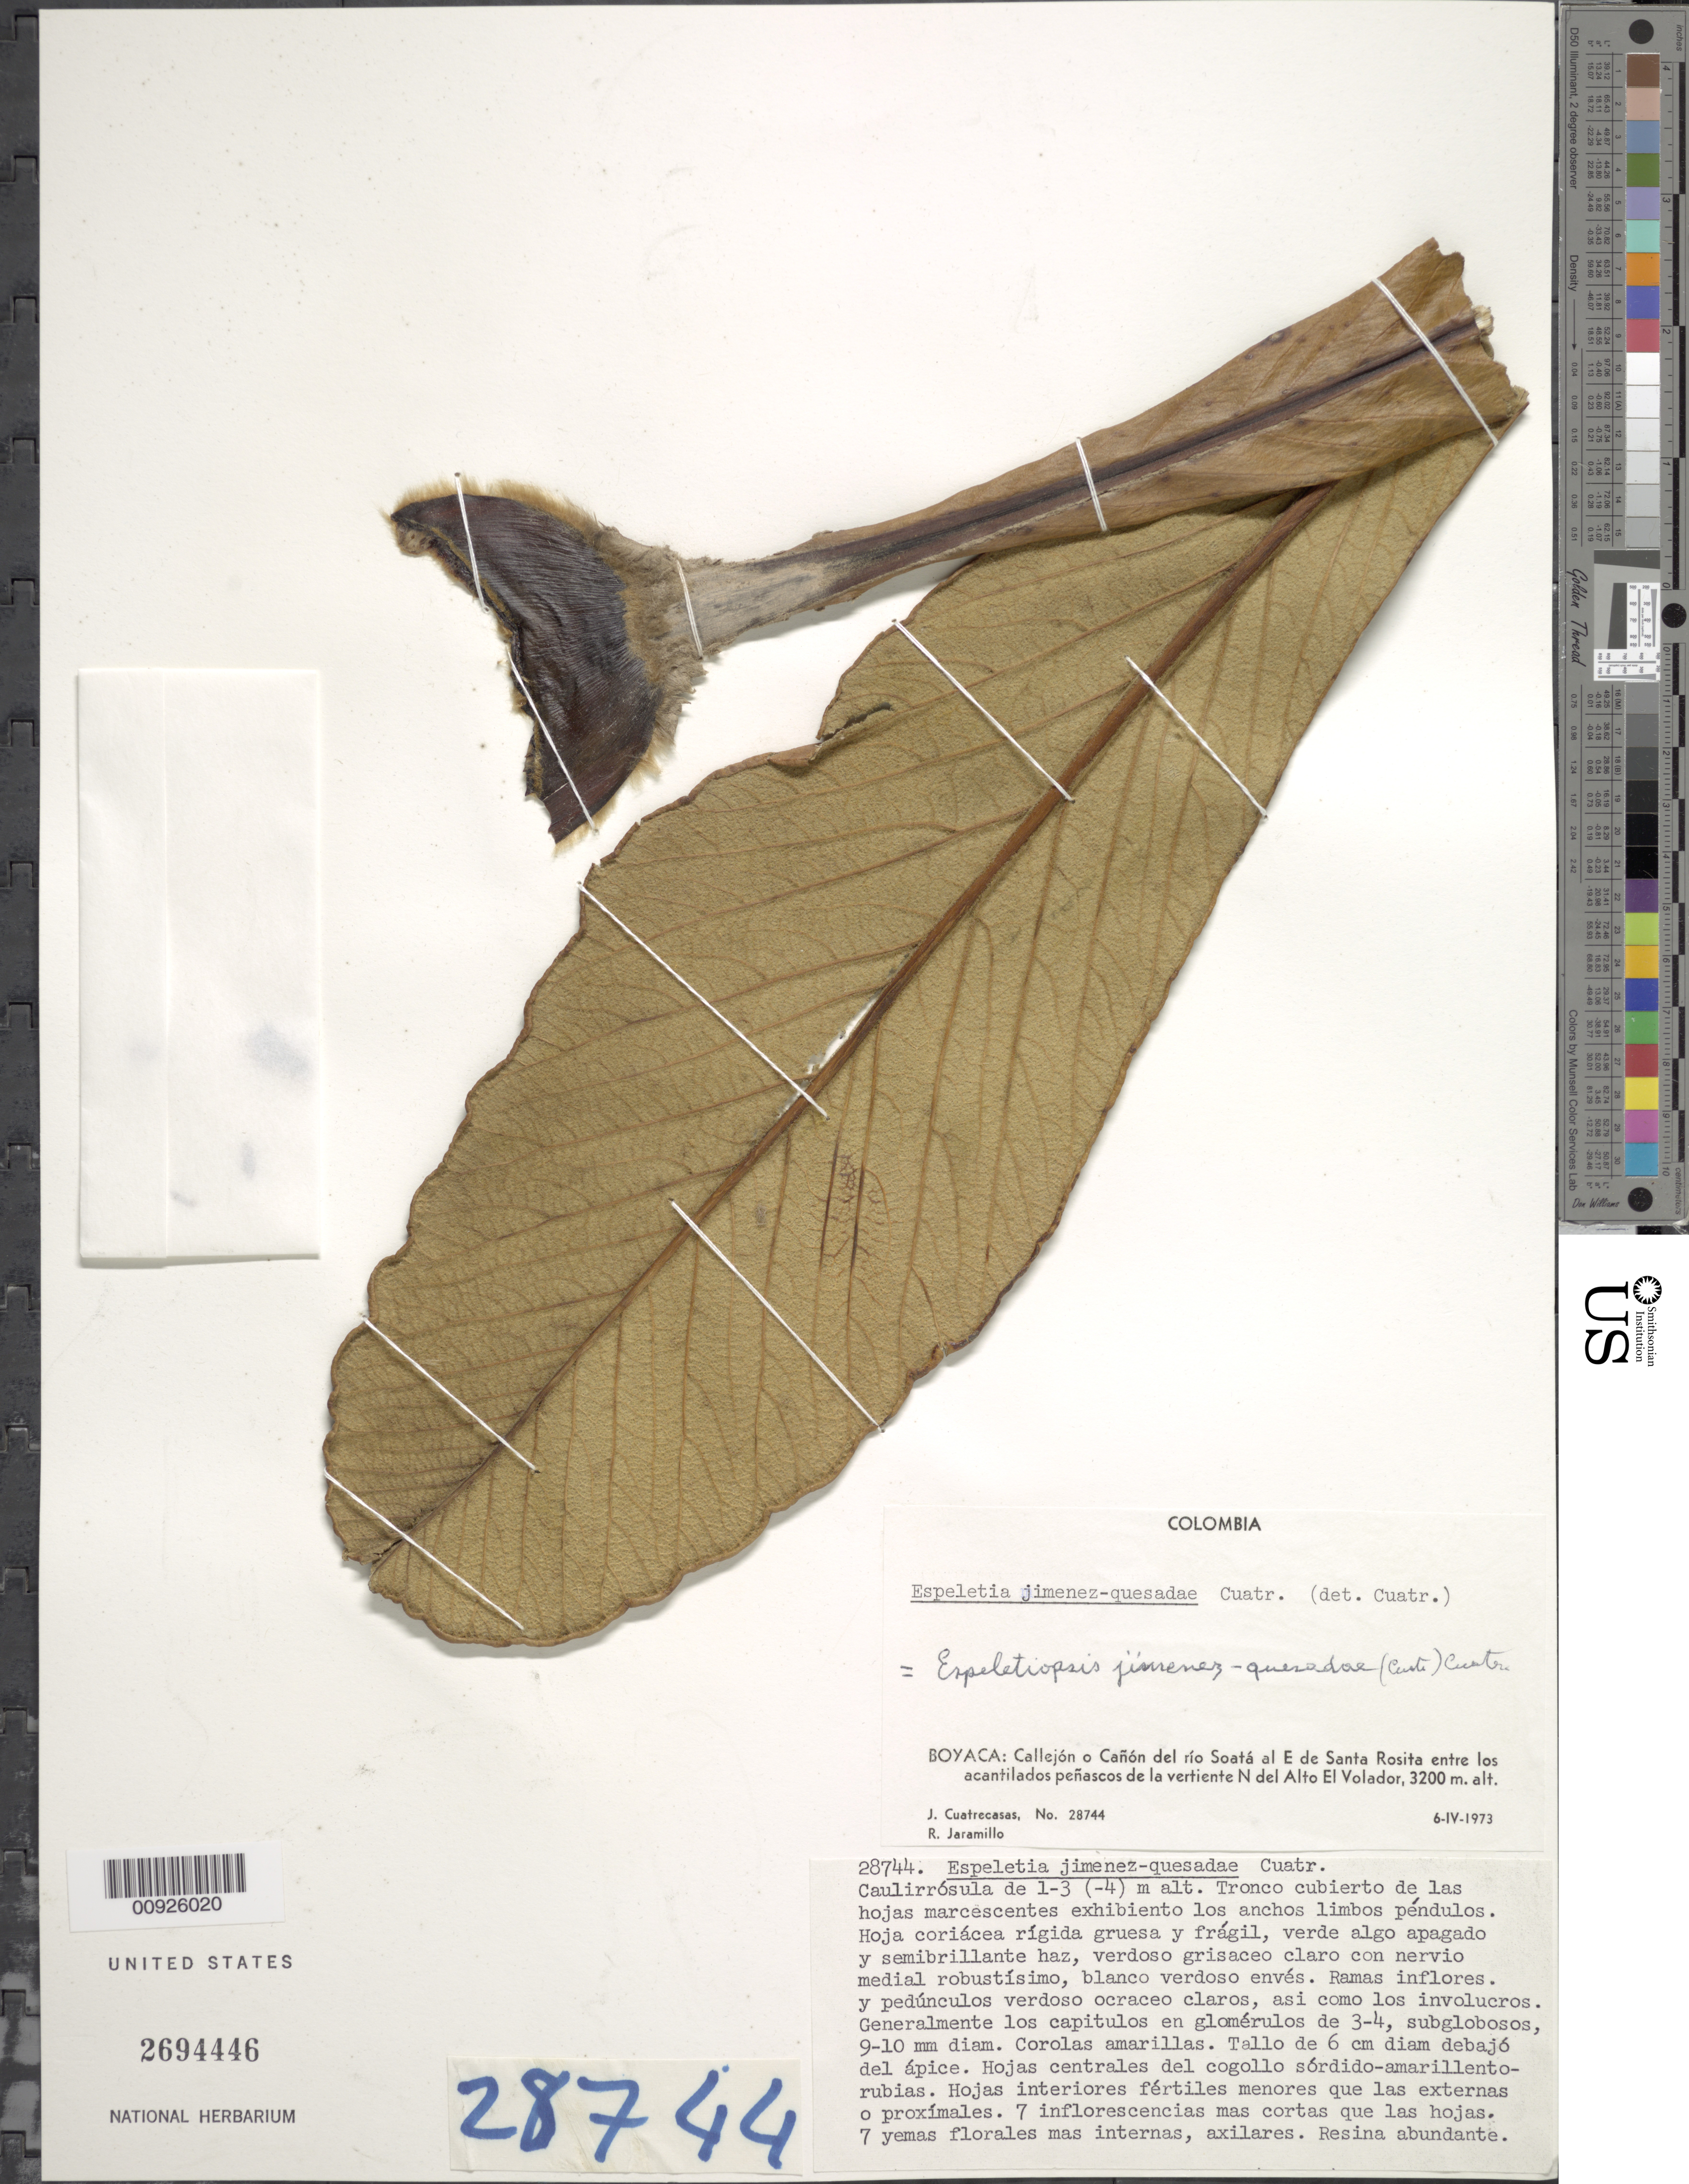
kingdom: Plantae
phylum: Tracheophyta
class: Magnoliopsida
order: Asterales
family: Asteraceae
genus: Espeletiopsis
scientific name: Espeletiopsis jimenez-quesadae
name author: (Cuatrec.) Cuatrec.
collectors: J. Cuatrecasas & R. Jaramillo M.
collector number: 28744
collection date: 1973-04-06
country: Colombia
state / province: Boyacá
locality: Boyacá: Callejon o Cañon del rio Soata al E de Santa Rosita entre los acantilados peñados de la vertiente N del Alto El Volador.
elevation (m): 3200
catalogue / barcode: US 2694446